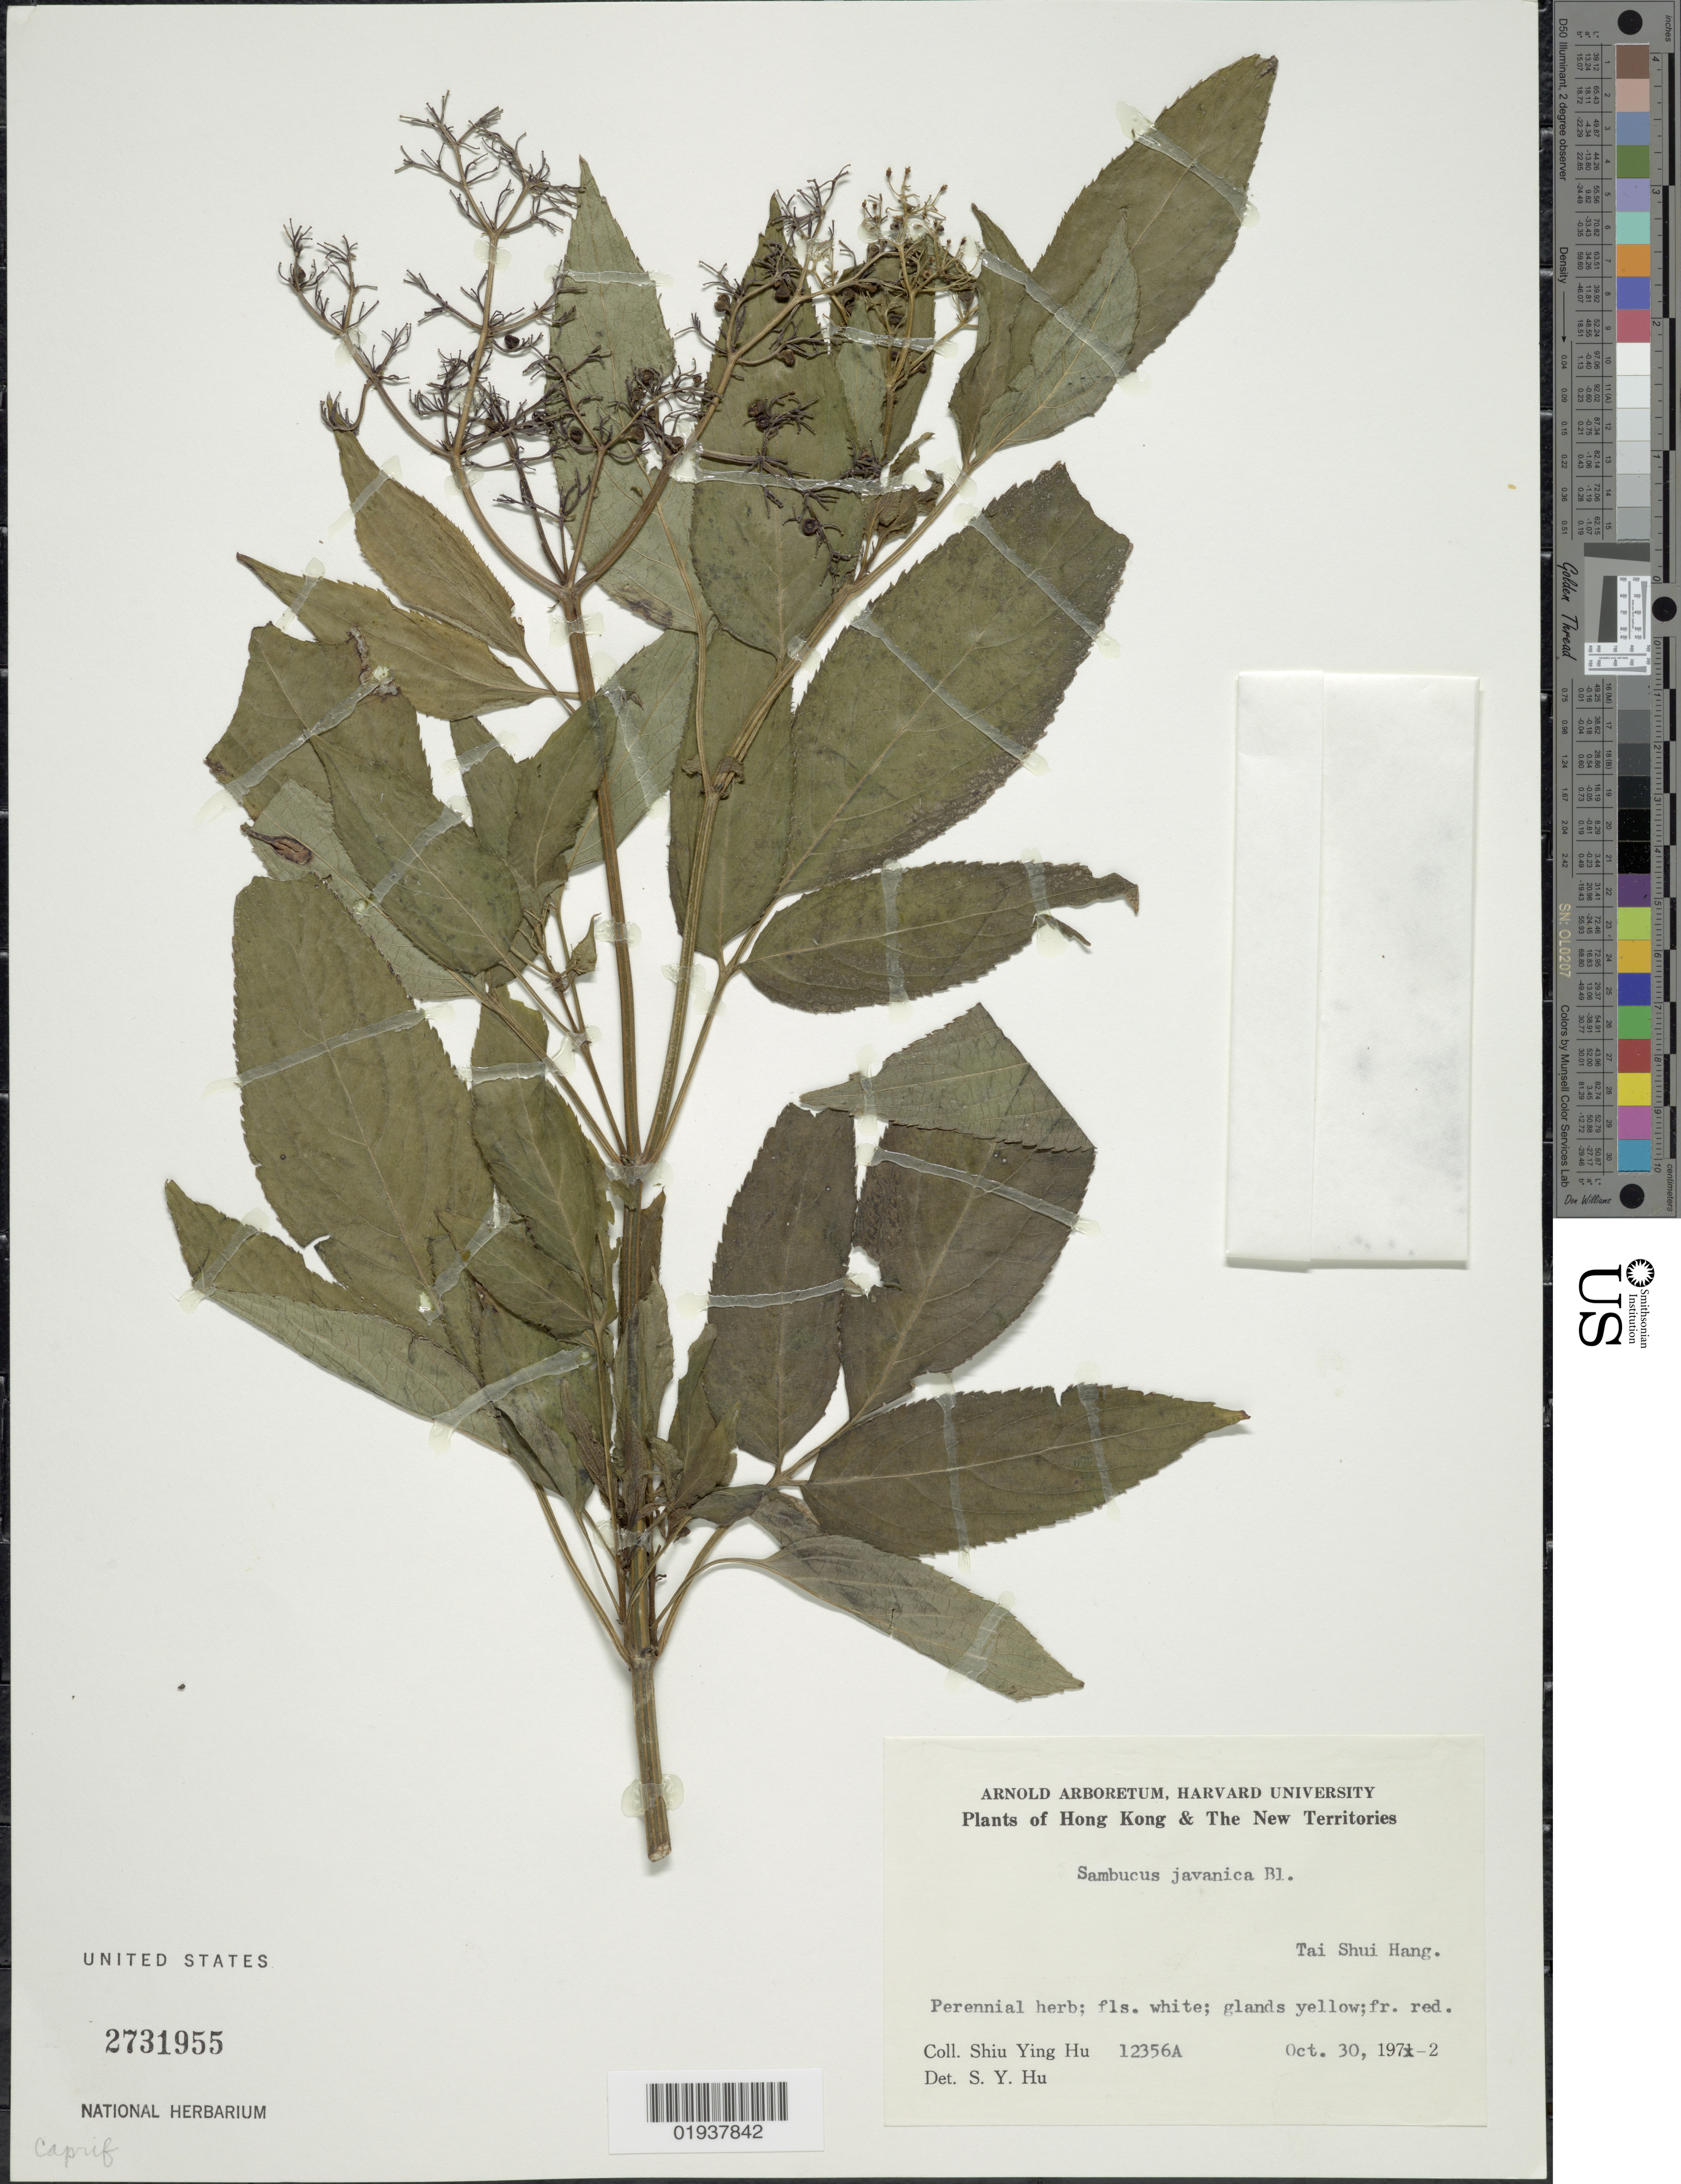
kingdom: Plantae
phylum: Tracheophyta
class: Magnoliopsida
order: Dipsacales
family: Viburnaceae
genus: Sambucus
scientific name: Sambucus javanica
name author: Blume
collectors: S. Y. Hu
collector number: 12356A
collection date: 1972-10-30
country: China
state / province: Hong Kong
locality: Hong Kong & The New Territories. Tai Shui Hang.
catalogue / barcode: US 2731955